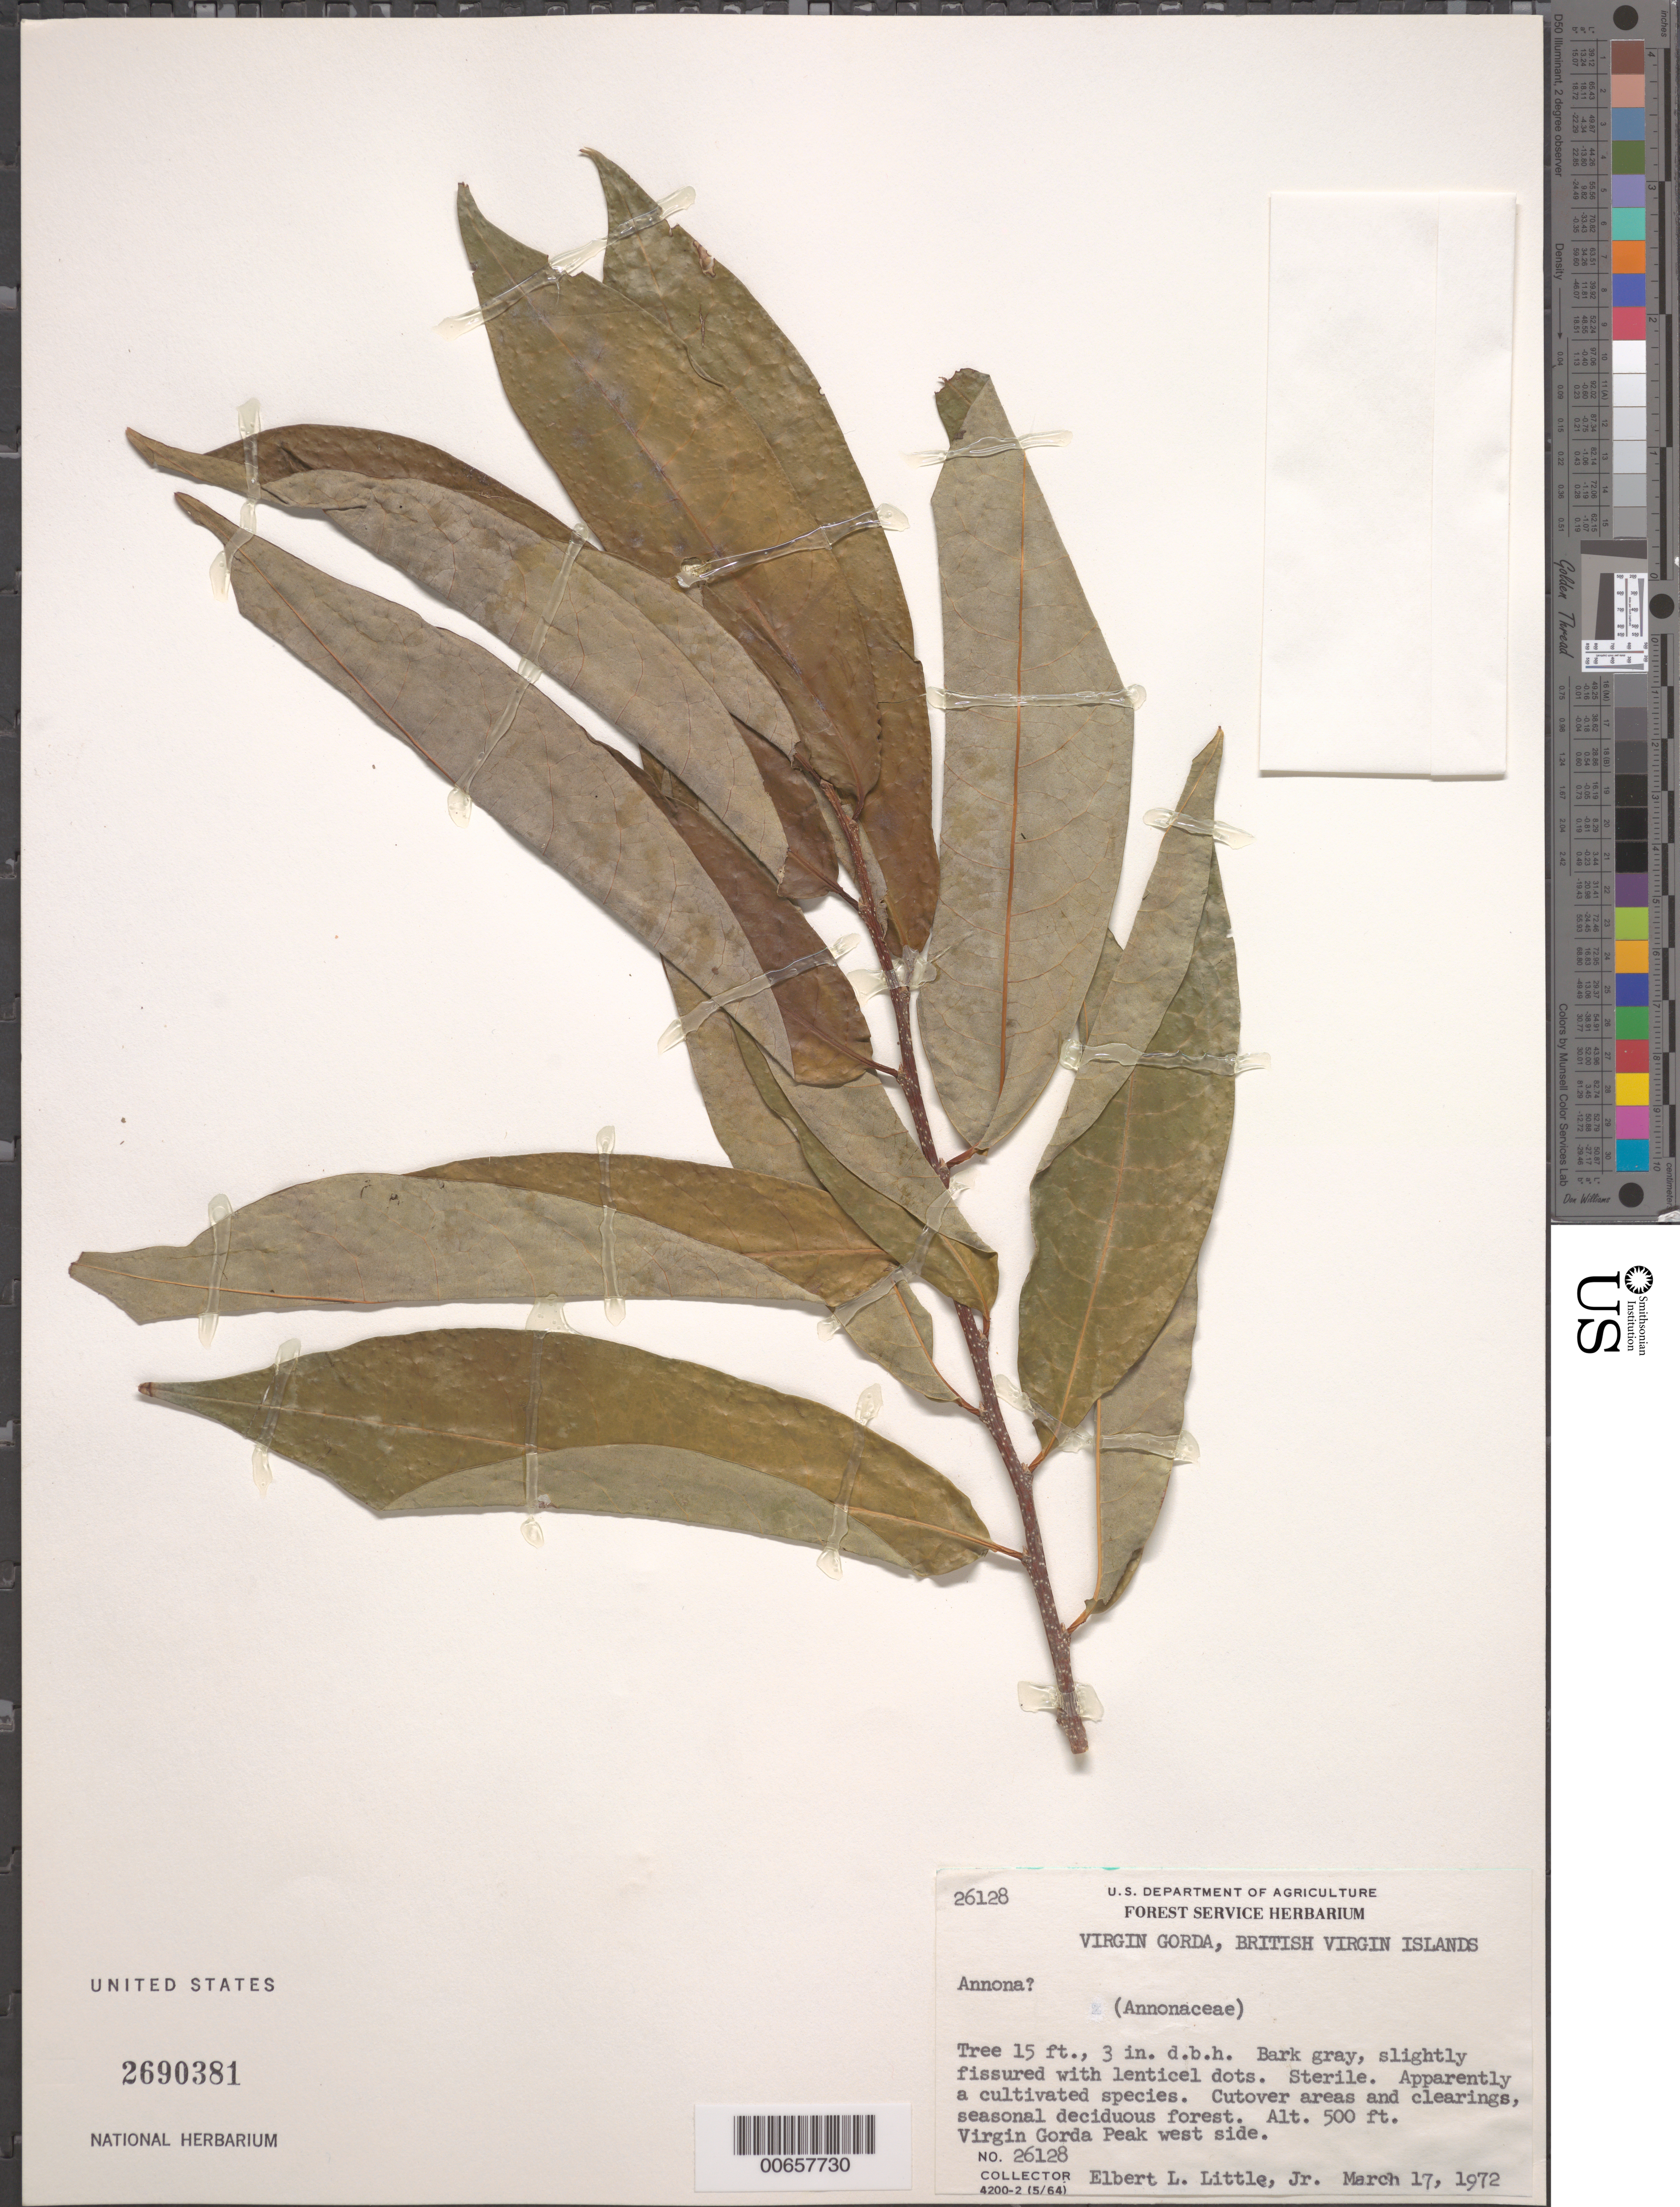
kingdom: Plantae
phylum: Tracheophyta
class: Magnoliopsida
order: Magnoliales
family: Annonaceae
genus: Annona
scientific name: Annona sp.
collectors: E. L. Little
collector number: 26128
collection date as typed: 17 Mar 1972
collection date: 1972-03-17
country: British Virgin Islands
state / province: Virgin Gorda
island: Virgin Gorda Island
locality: Virgin Gorda Peak, W side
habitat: Cutover areas and clearings, seasonal deciduous forest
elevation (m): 152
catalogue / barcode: US 2690381